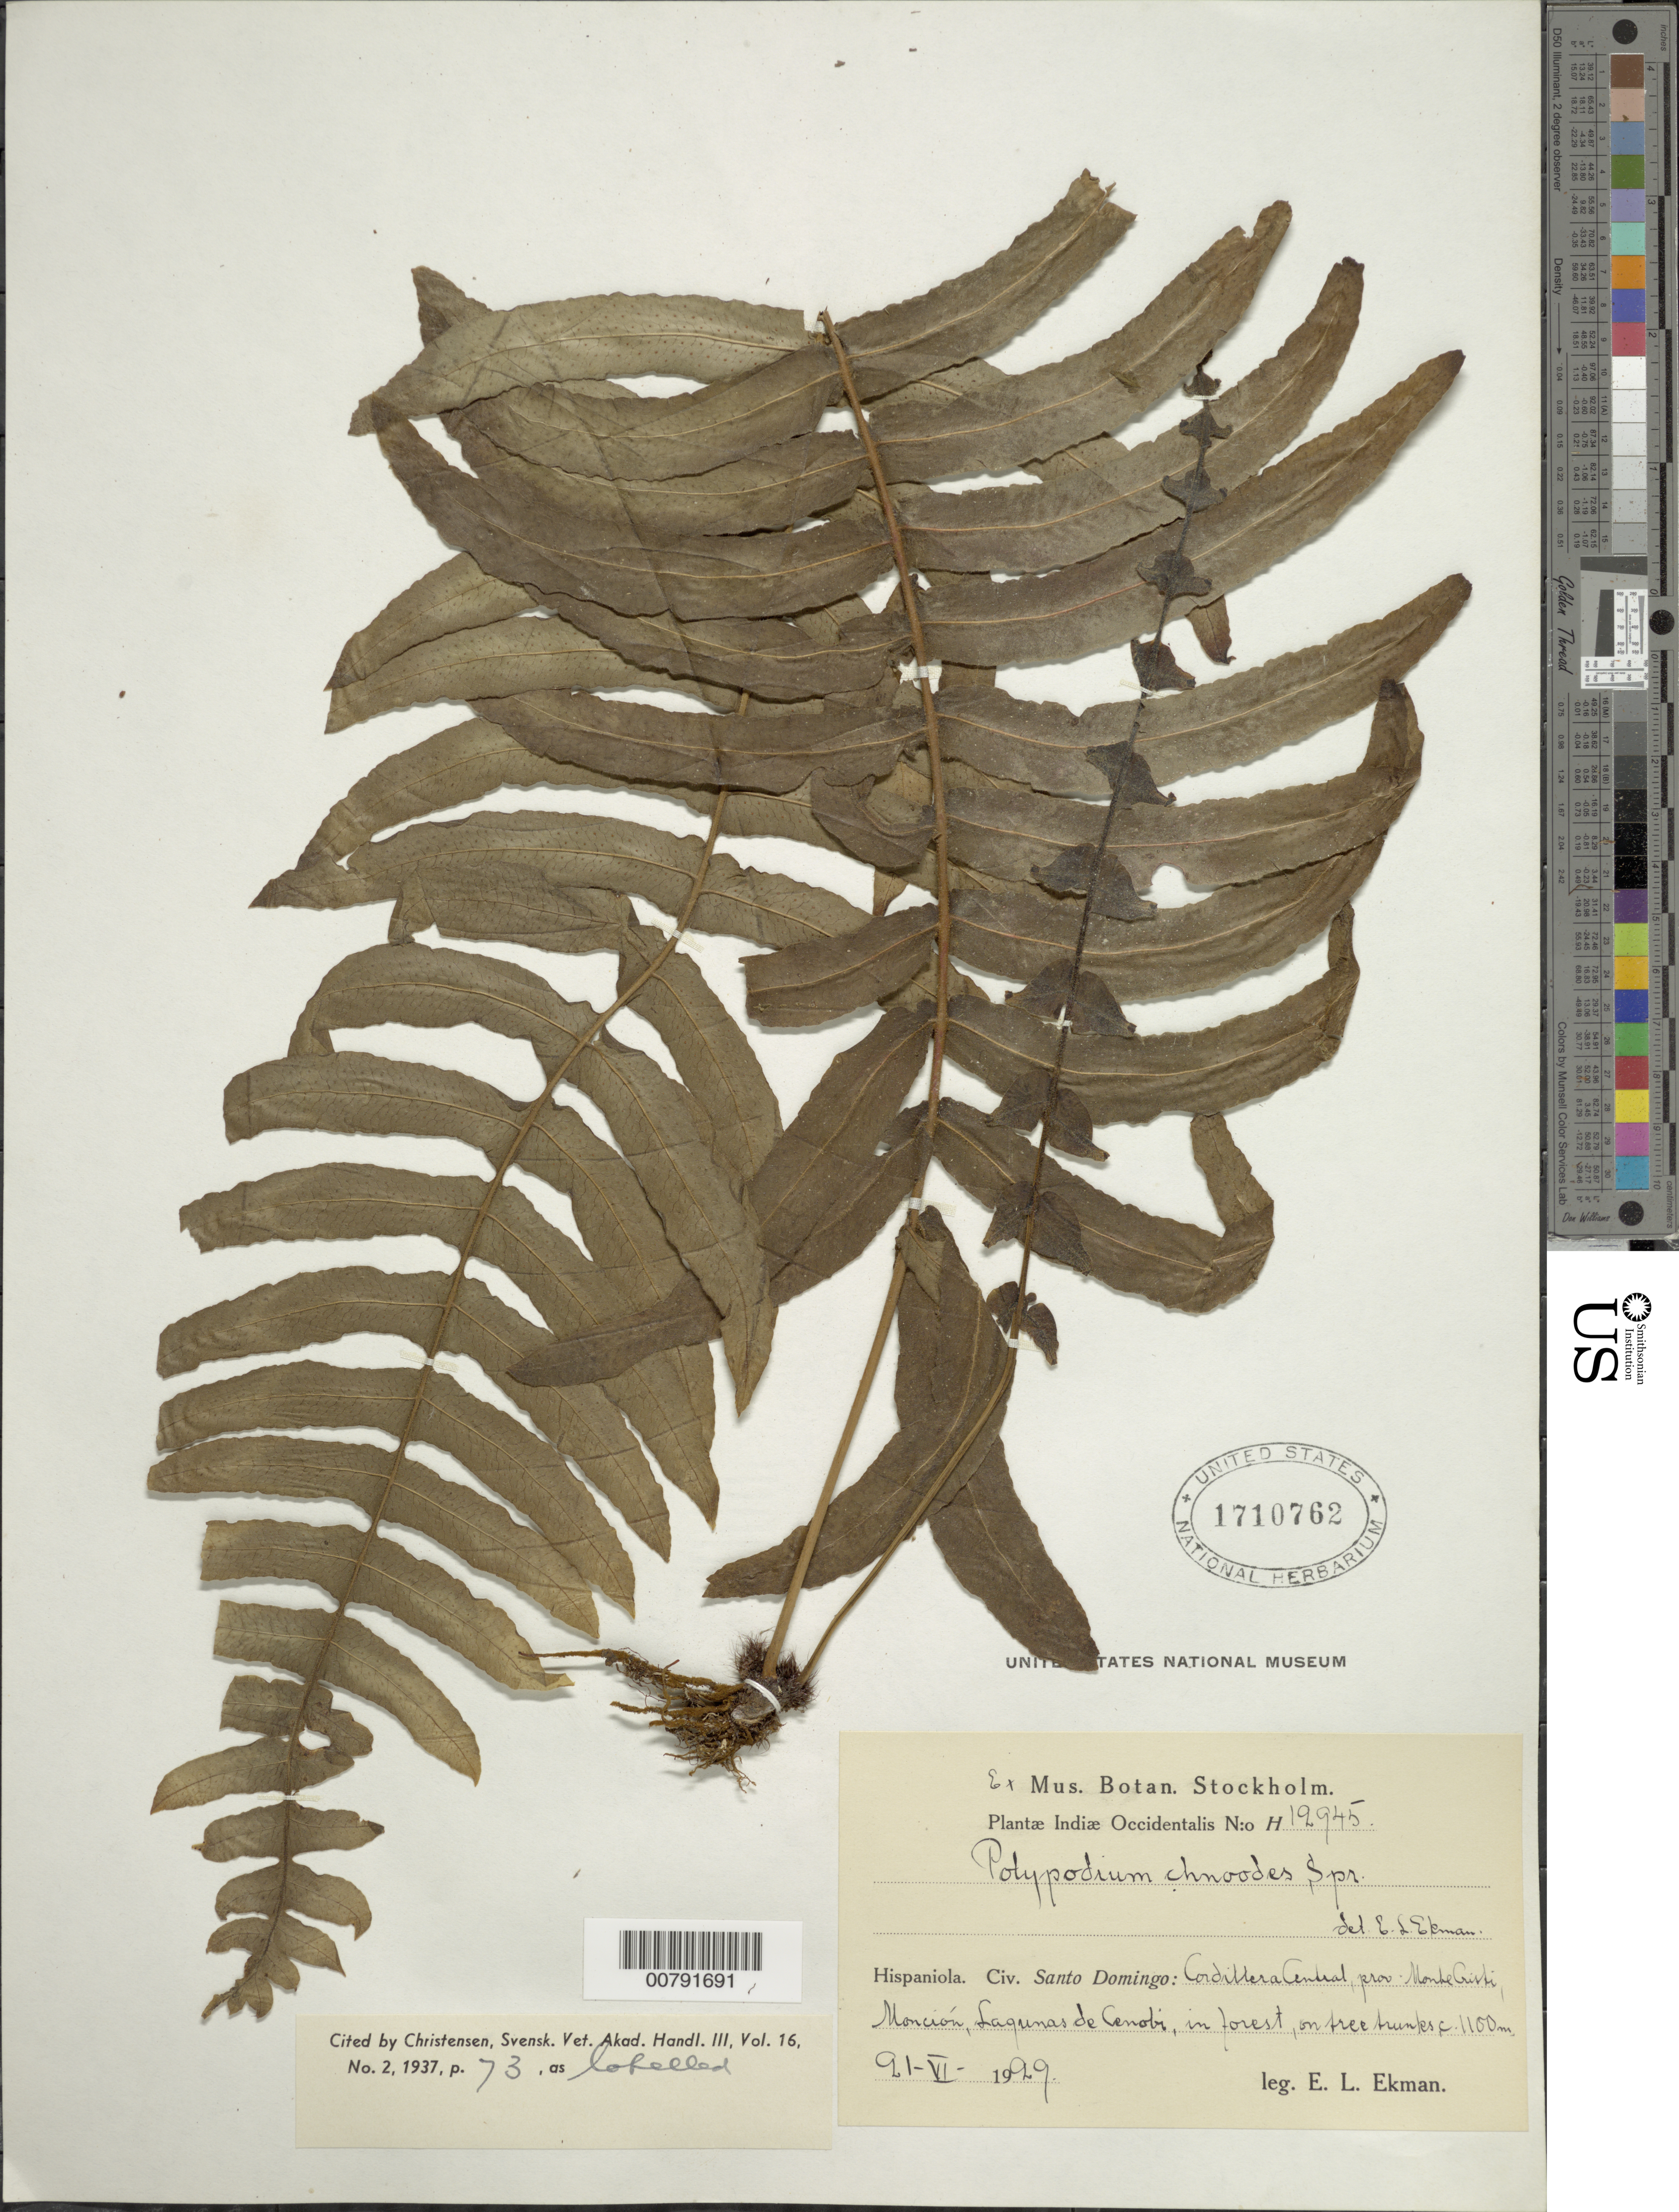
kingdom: Plantae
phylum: Tracheophyta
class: Polypodiopsida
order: Polypodiales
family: Polypodiaceae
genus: Serpocaulon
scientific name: Serpocaulon dissimile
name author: (L.) A.R. Sm.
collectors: E. L. Ekman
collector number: H 12945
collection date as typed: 21 Jun 1929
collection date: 1929-06-21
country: Dominican Republic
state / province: Monte Cristi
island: Hispaniola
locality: Cordillera Central, Manción, Lagunas de Cenobi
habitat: In forest, on tree trunks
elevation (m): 1100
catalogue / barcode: US 1710762